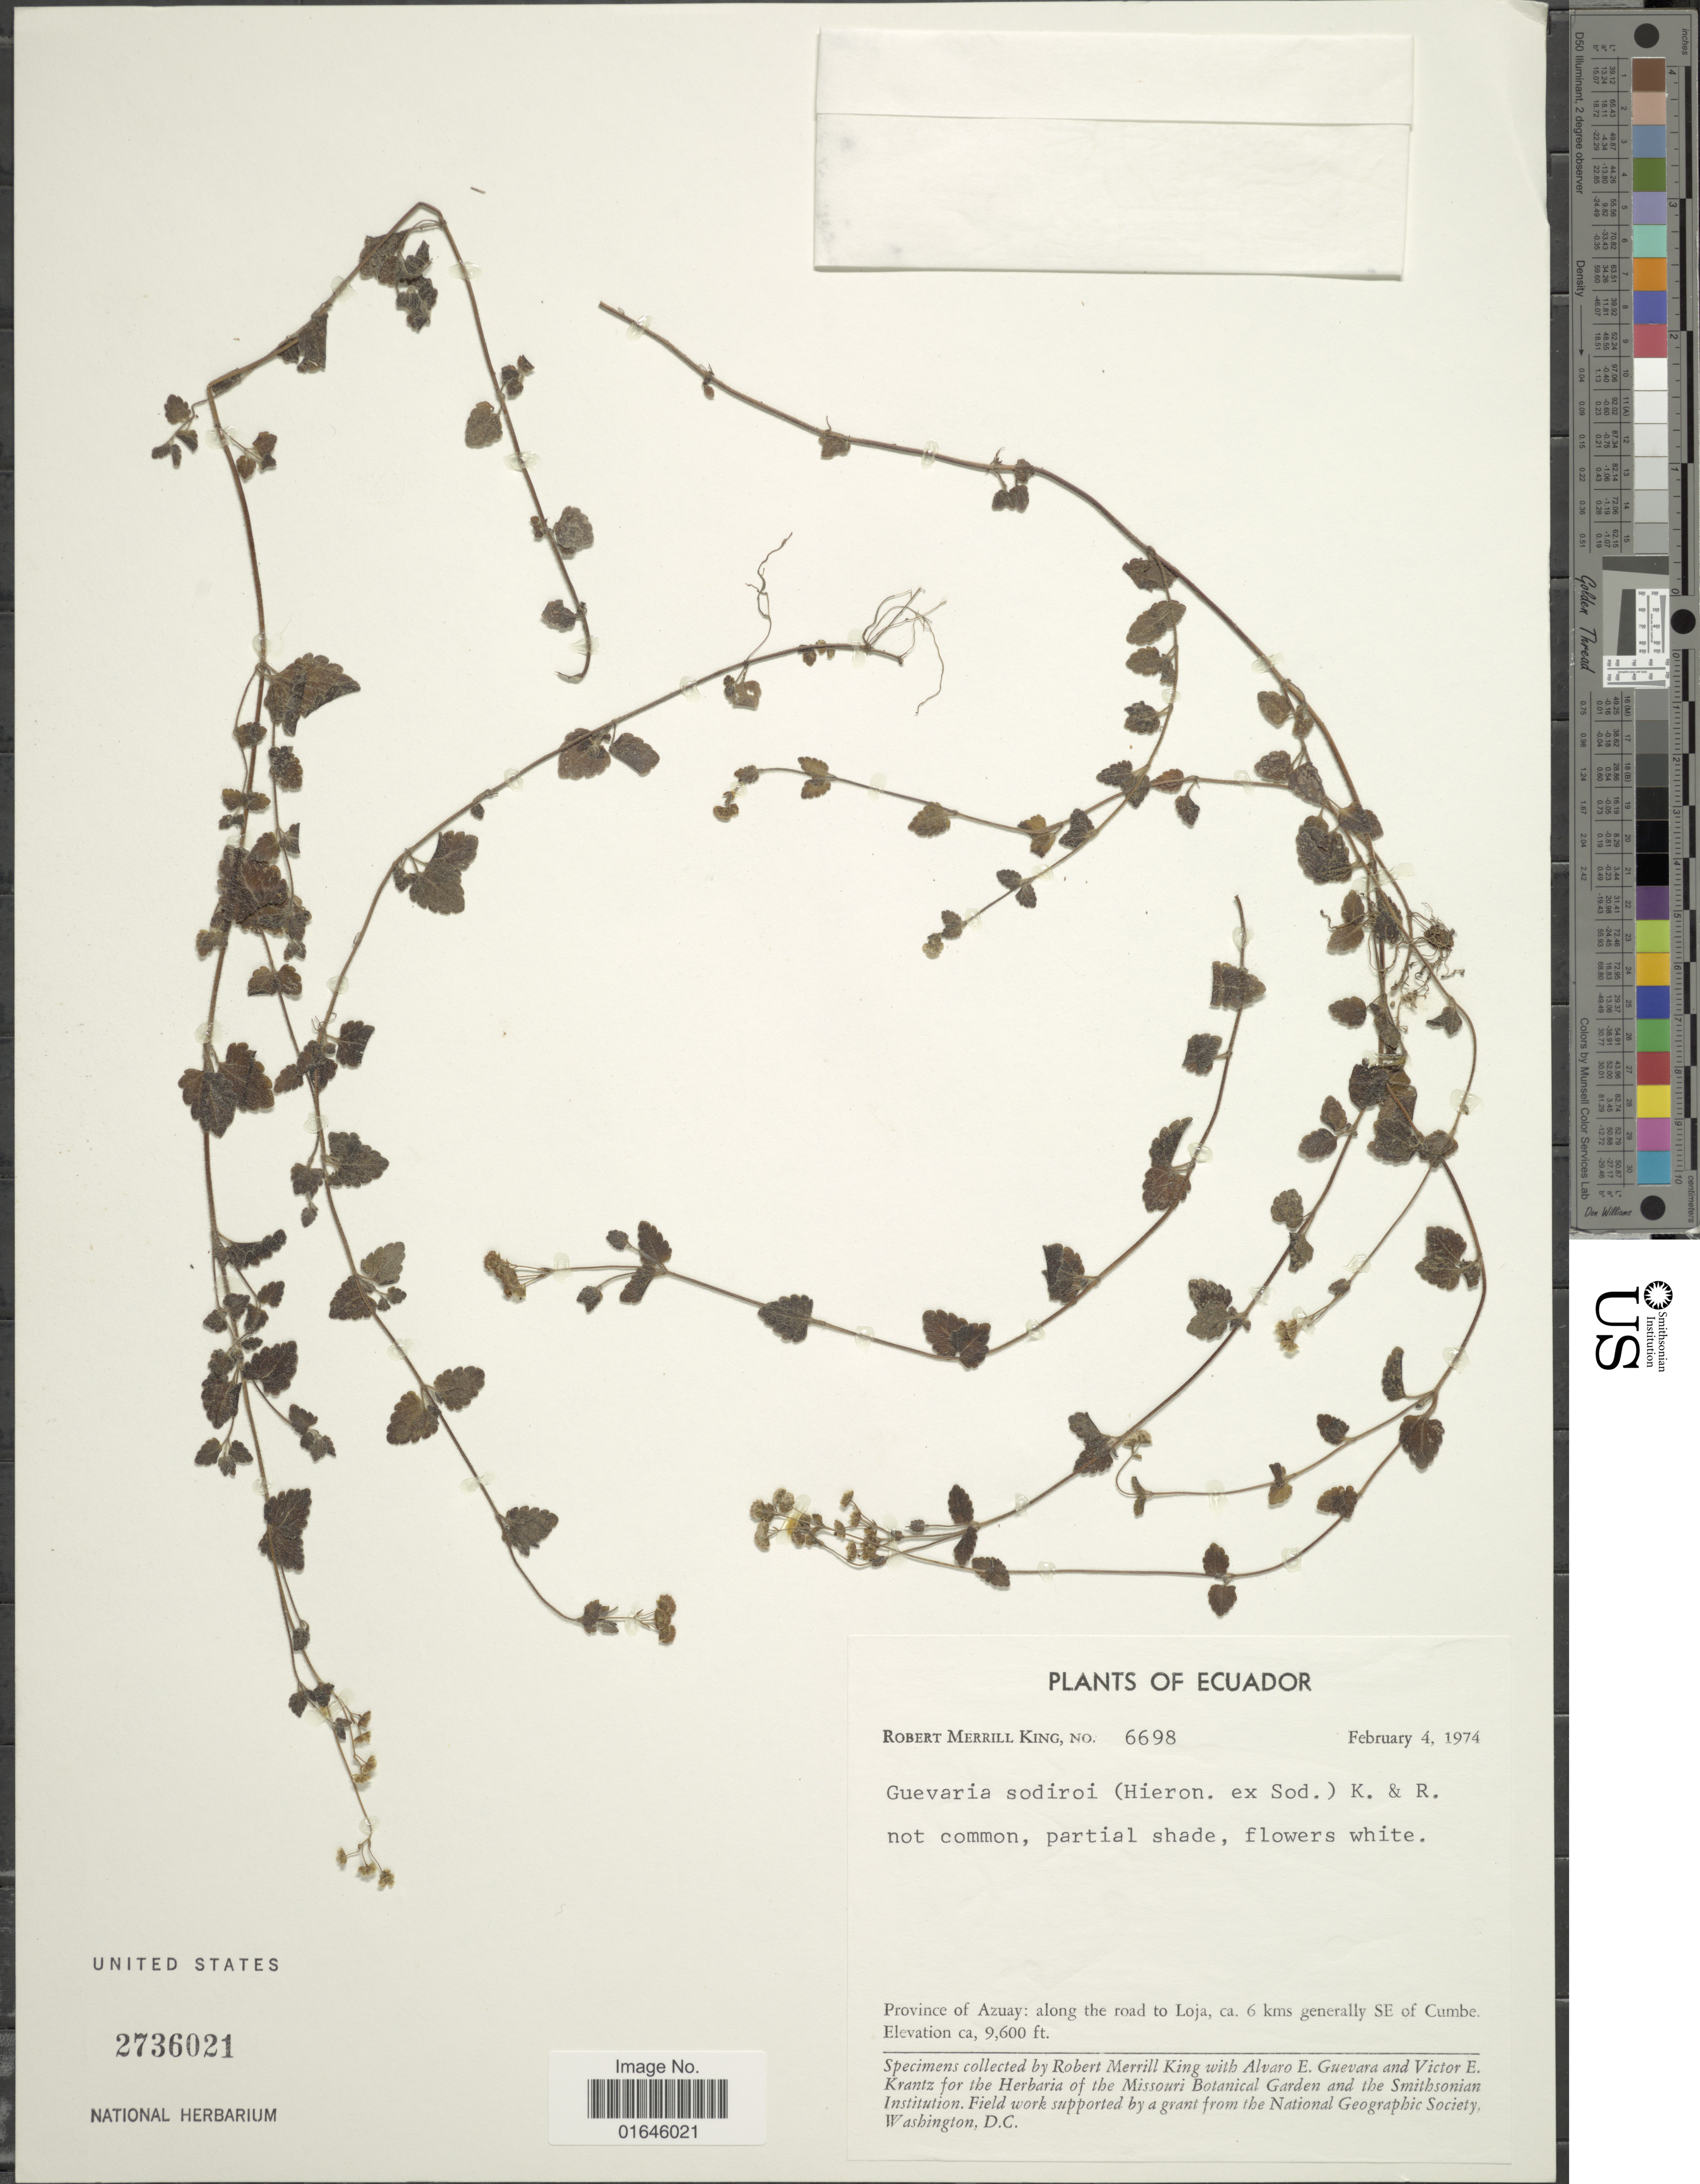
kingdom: Plantae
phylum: Tracheophyta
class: Magnoliopsida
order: Asterales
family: Asteraceae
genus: Guevaria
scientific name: Guevaria sodiroi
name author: (Hieron. in Sodiro) R.M. King & H. Rob.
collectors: R. M. King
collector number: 6698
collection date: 1974-02-04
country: Ecuador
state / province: Azuay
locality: Along the road to Loja, ca. 6 km generally SE of Cumbe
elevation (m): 2926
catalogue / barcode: US 2736021